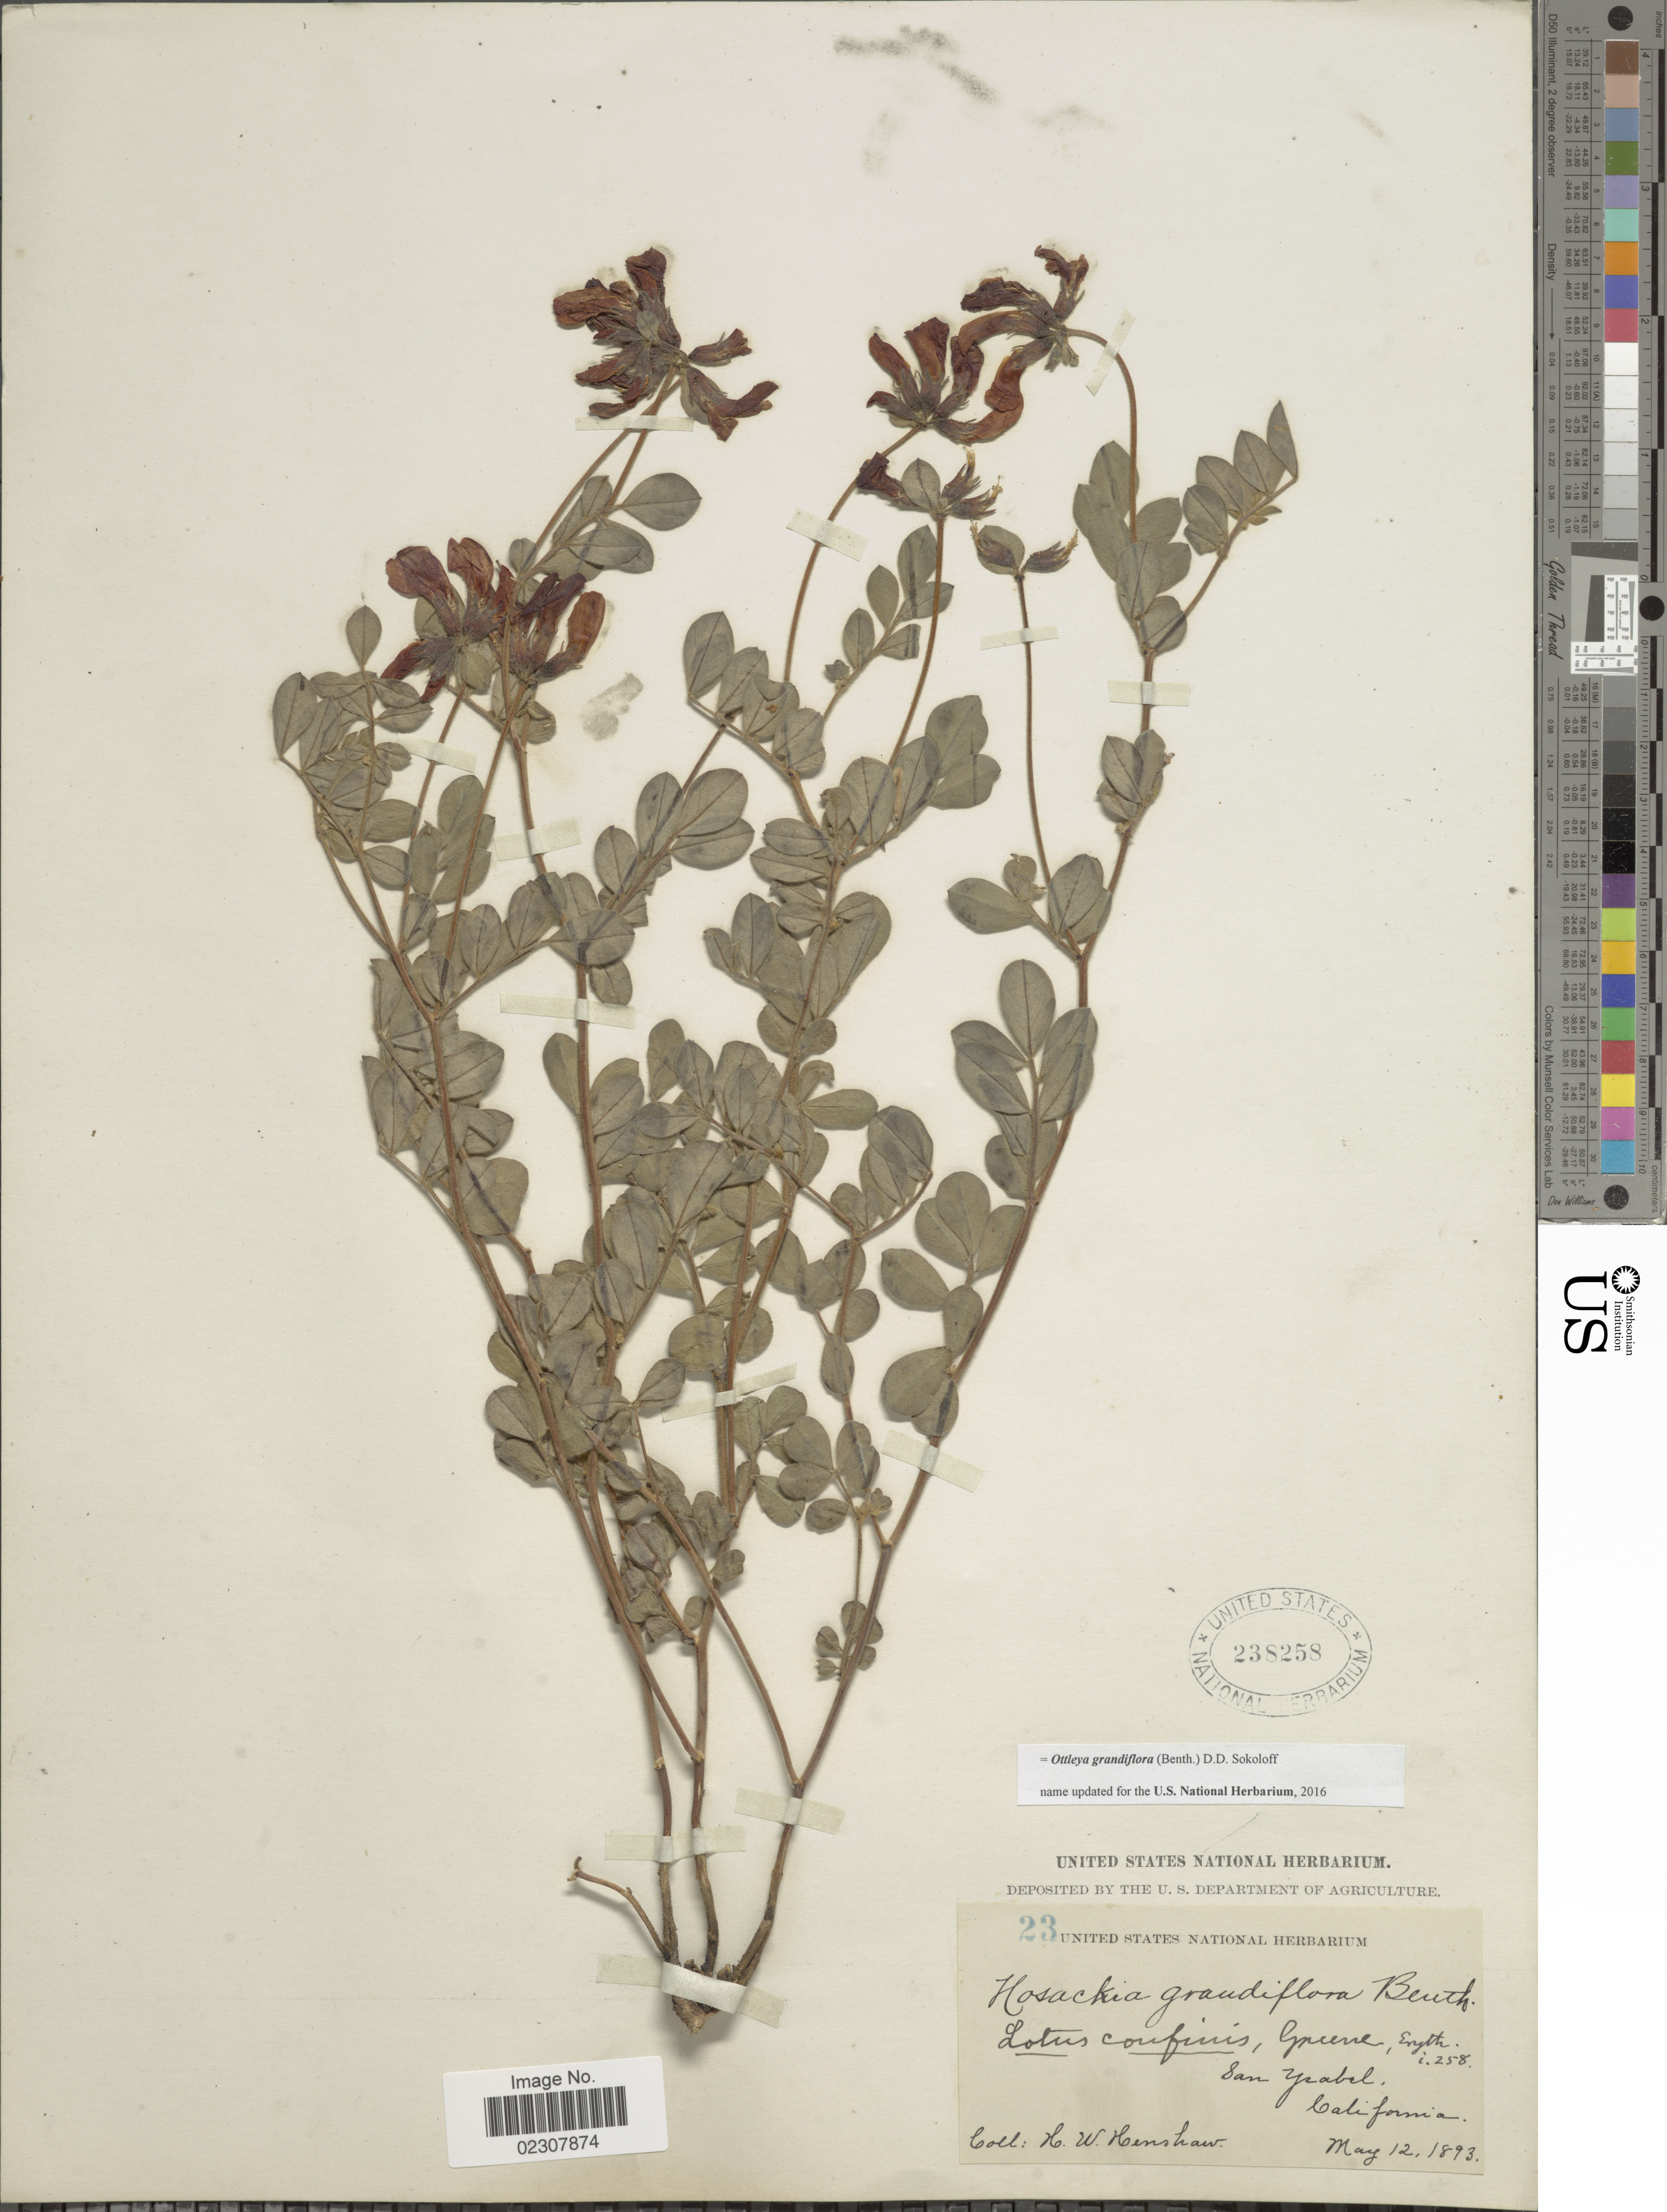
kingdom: Plantae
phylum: Tracheophyta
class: Magnoliopsida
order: Fabales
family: Fabaceae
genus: Ottleya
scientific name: Ottleya grandiflora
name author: (Benth.) D.D. Sokoloff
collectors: H. Henshaw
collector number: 23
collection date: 1893-05-12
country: United States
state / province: California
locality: San Ysabel.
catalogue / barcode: US 238258